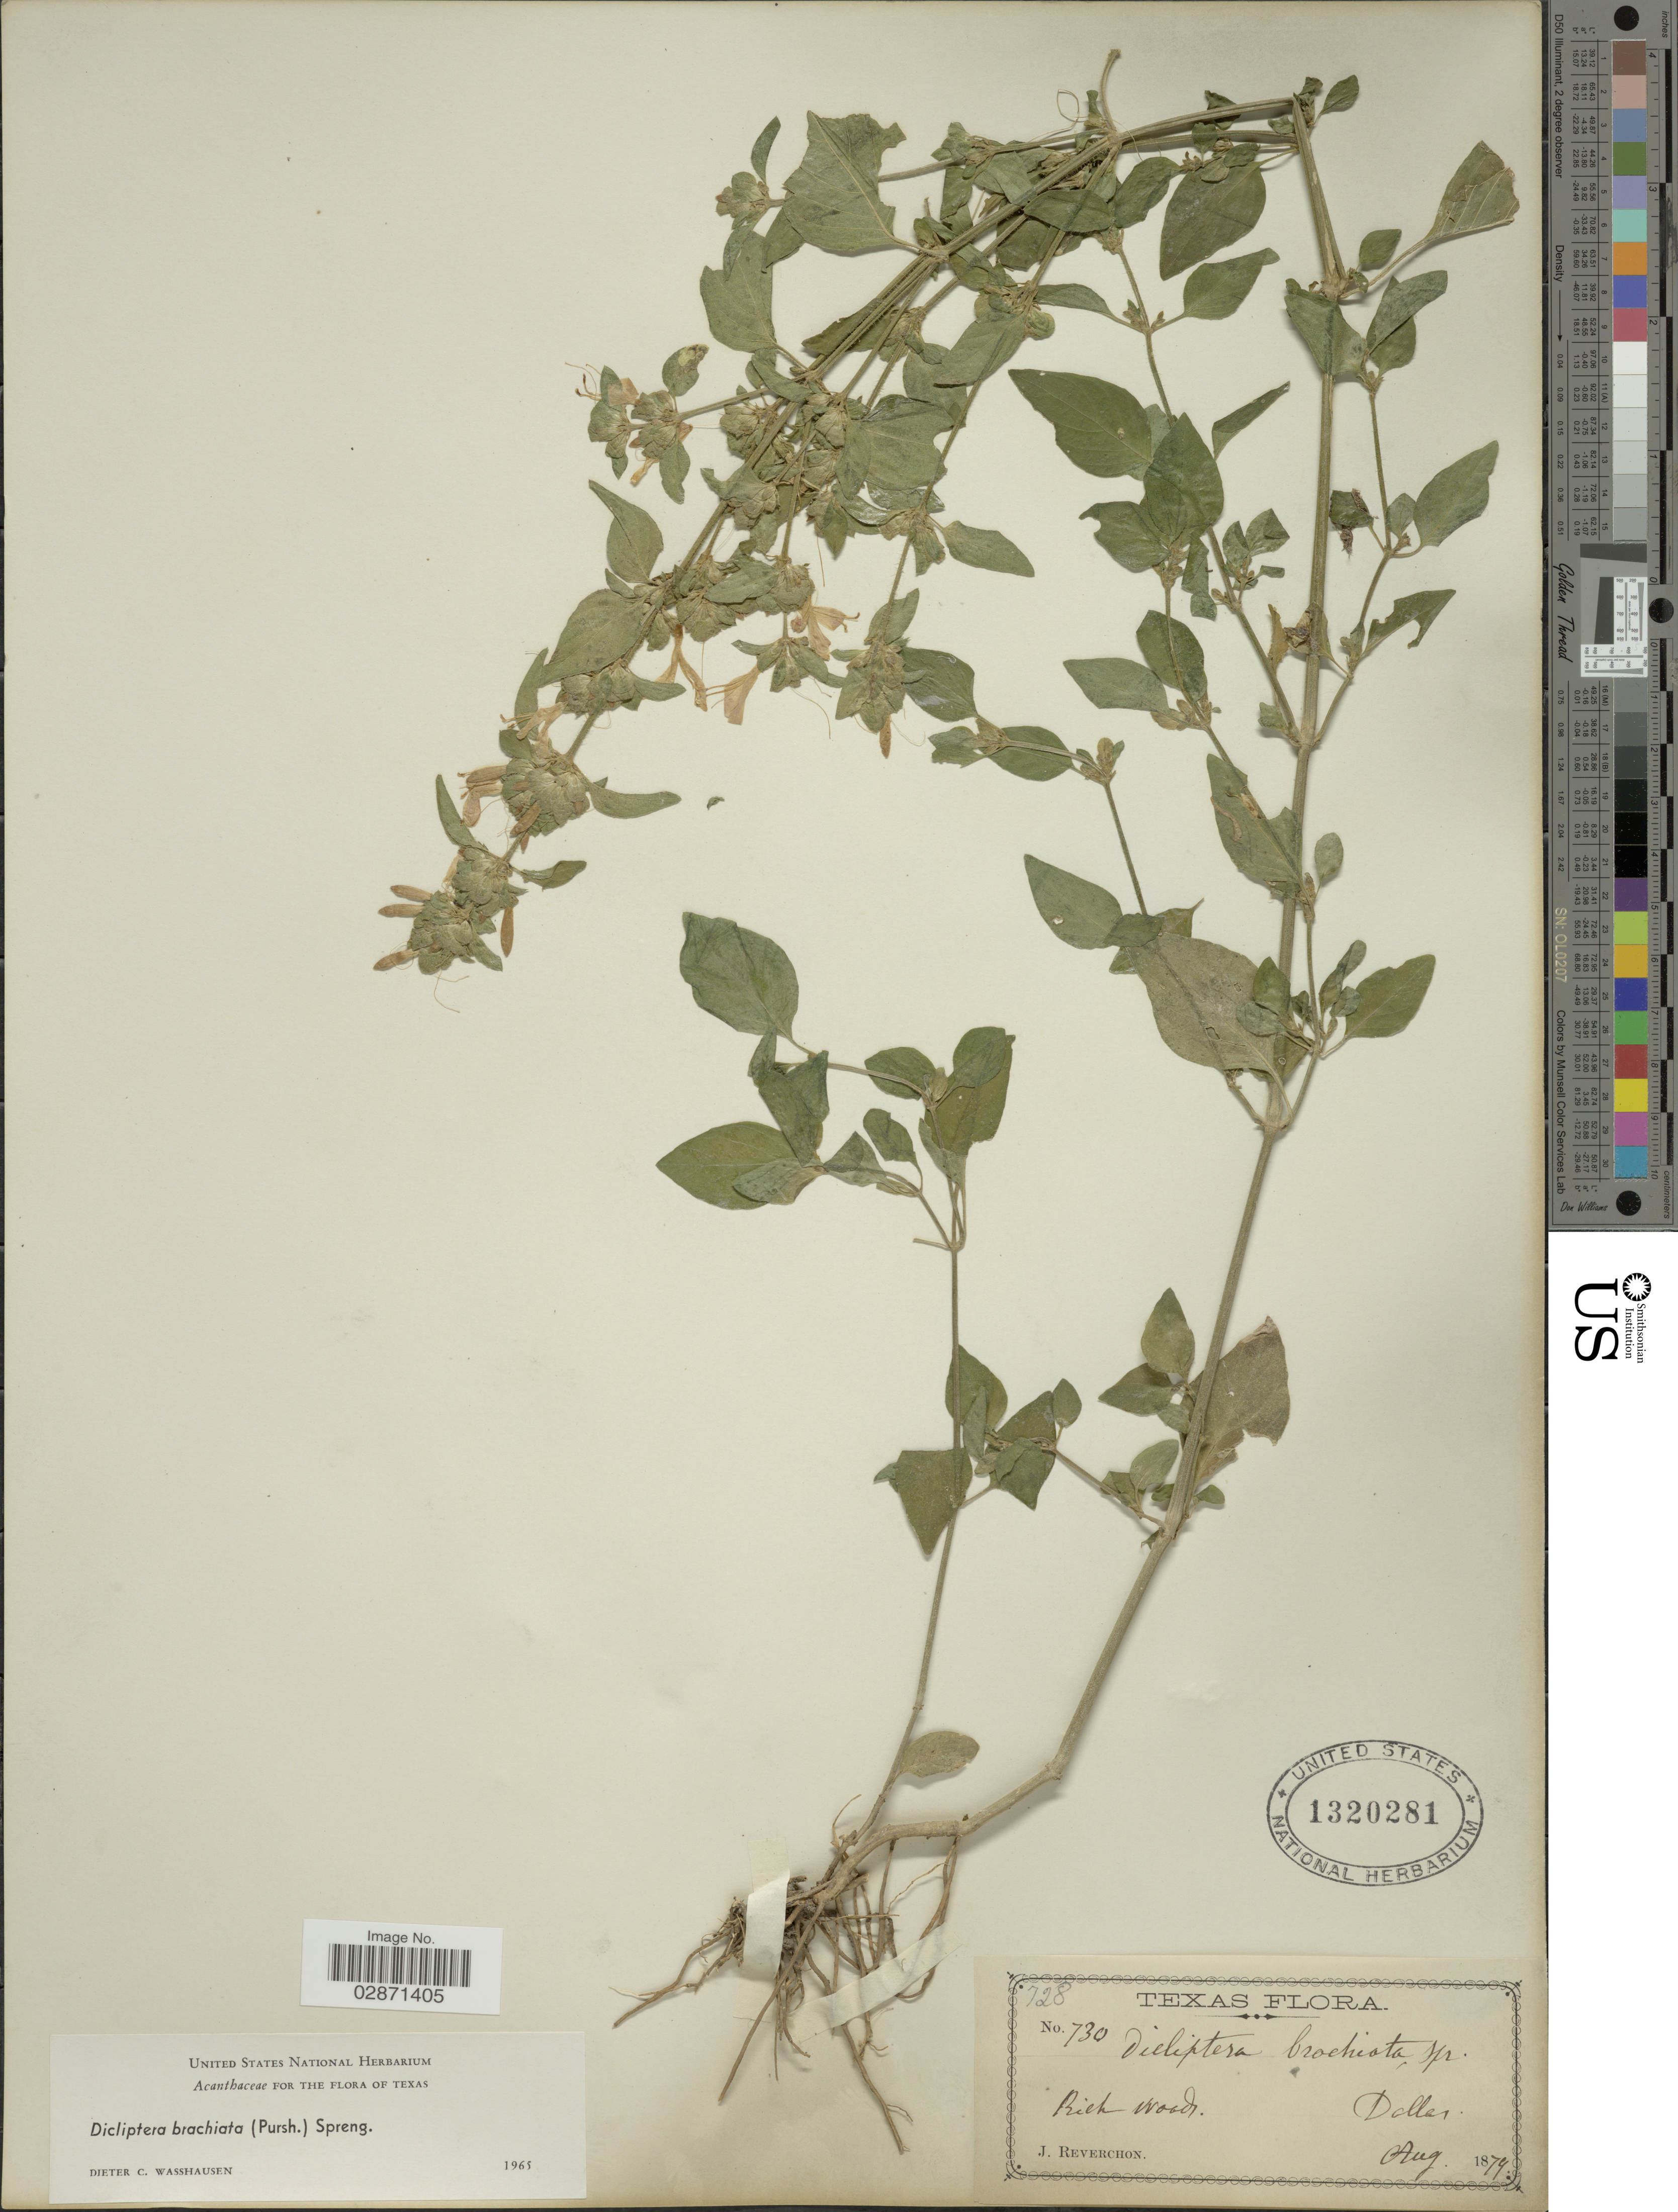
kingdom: Plantae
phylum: Tracheophyta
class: Magnoliopsida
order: Lamiales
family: Acanthaceae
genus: Dicliptera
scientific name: Dicliptera brachiata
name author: (Pursh) Spreng.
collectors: J. Reverchon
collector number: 730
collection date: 1874-08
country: United States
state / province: Texas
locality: Dallas.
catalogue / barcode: US 1320281